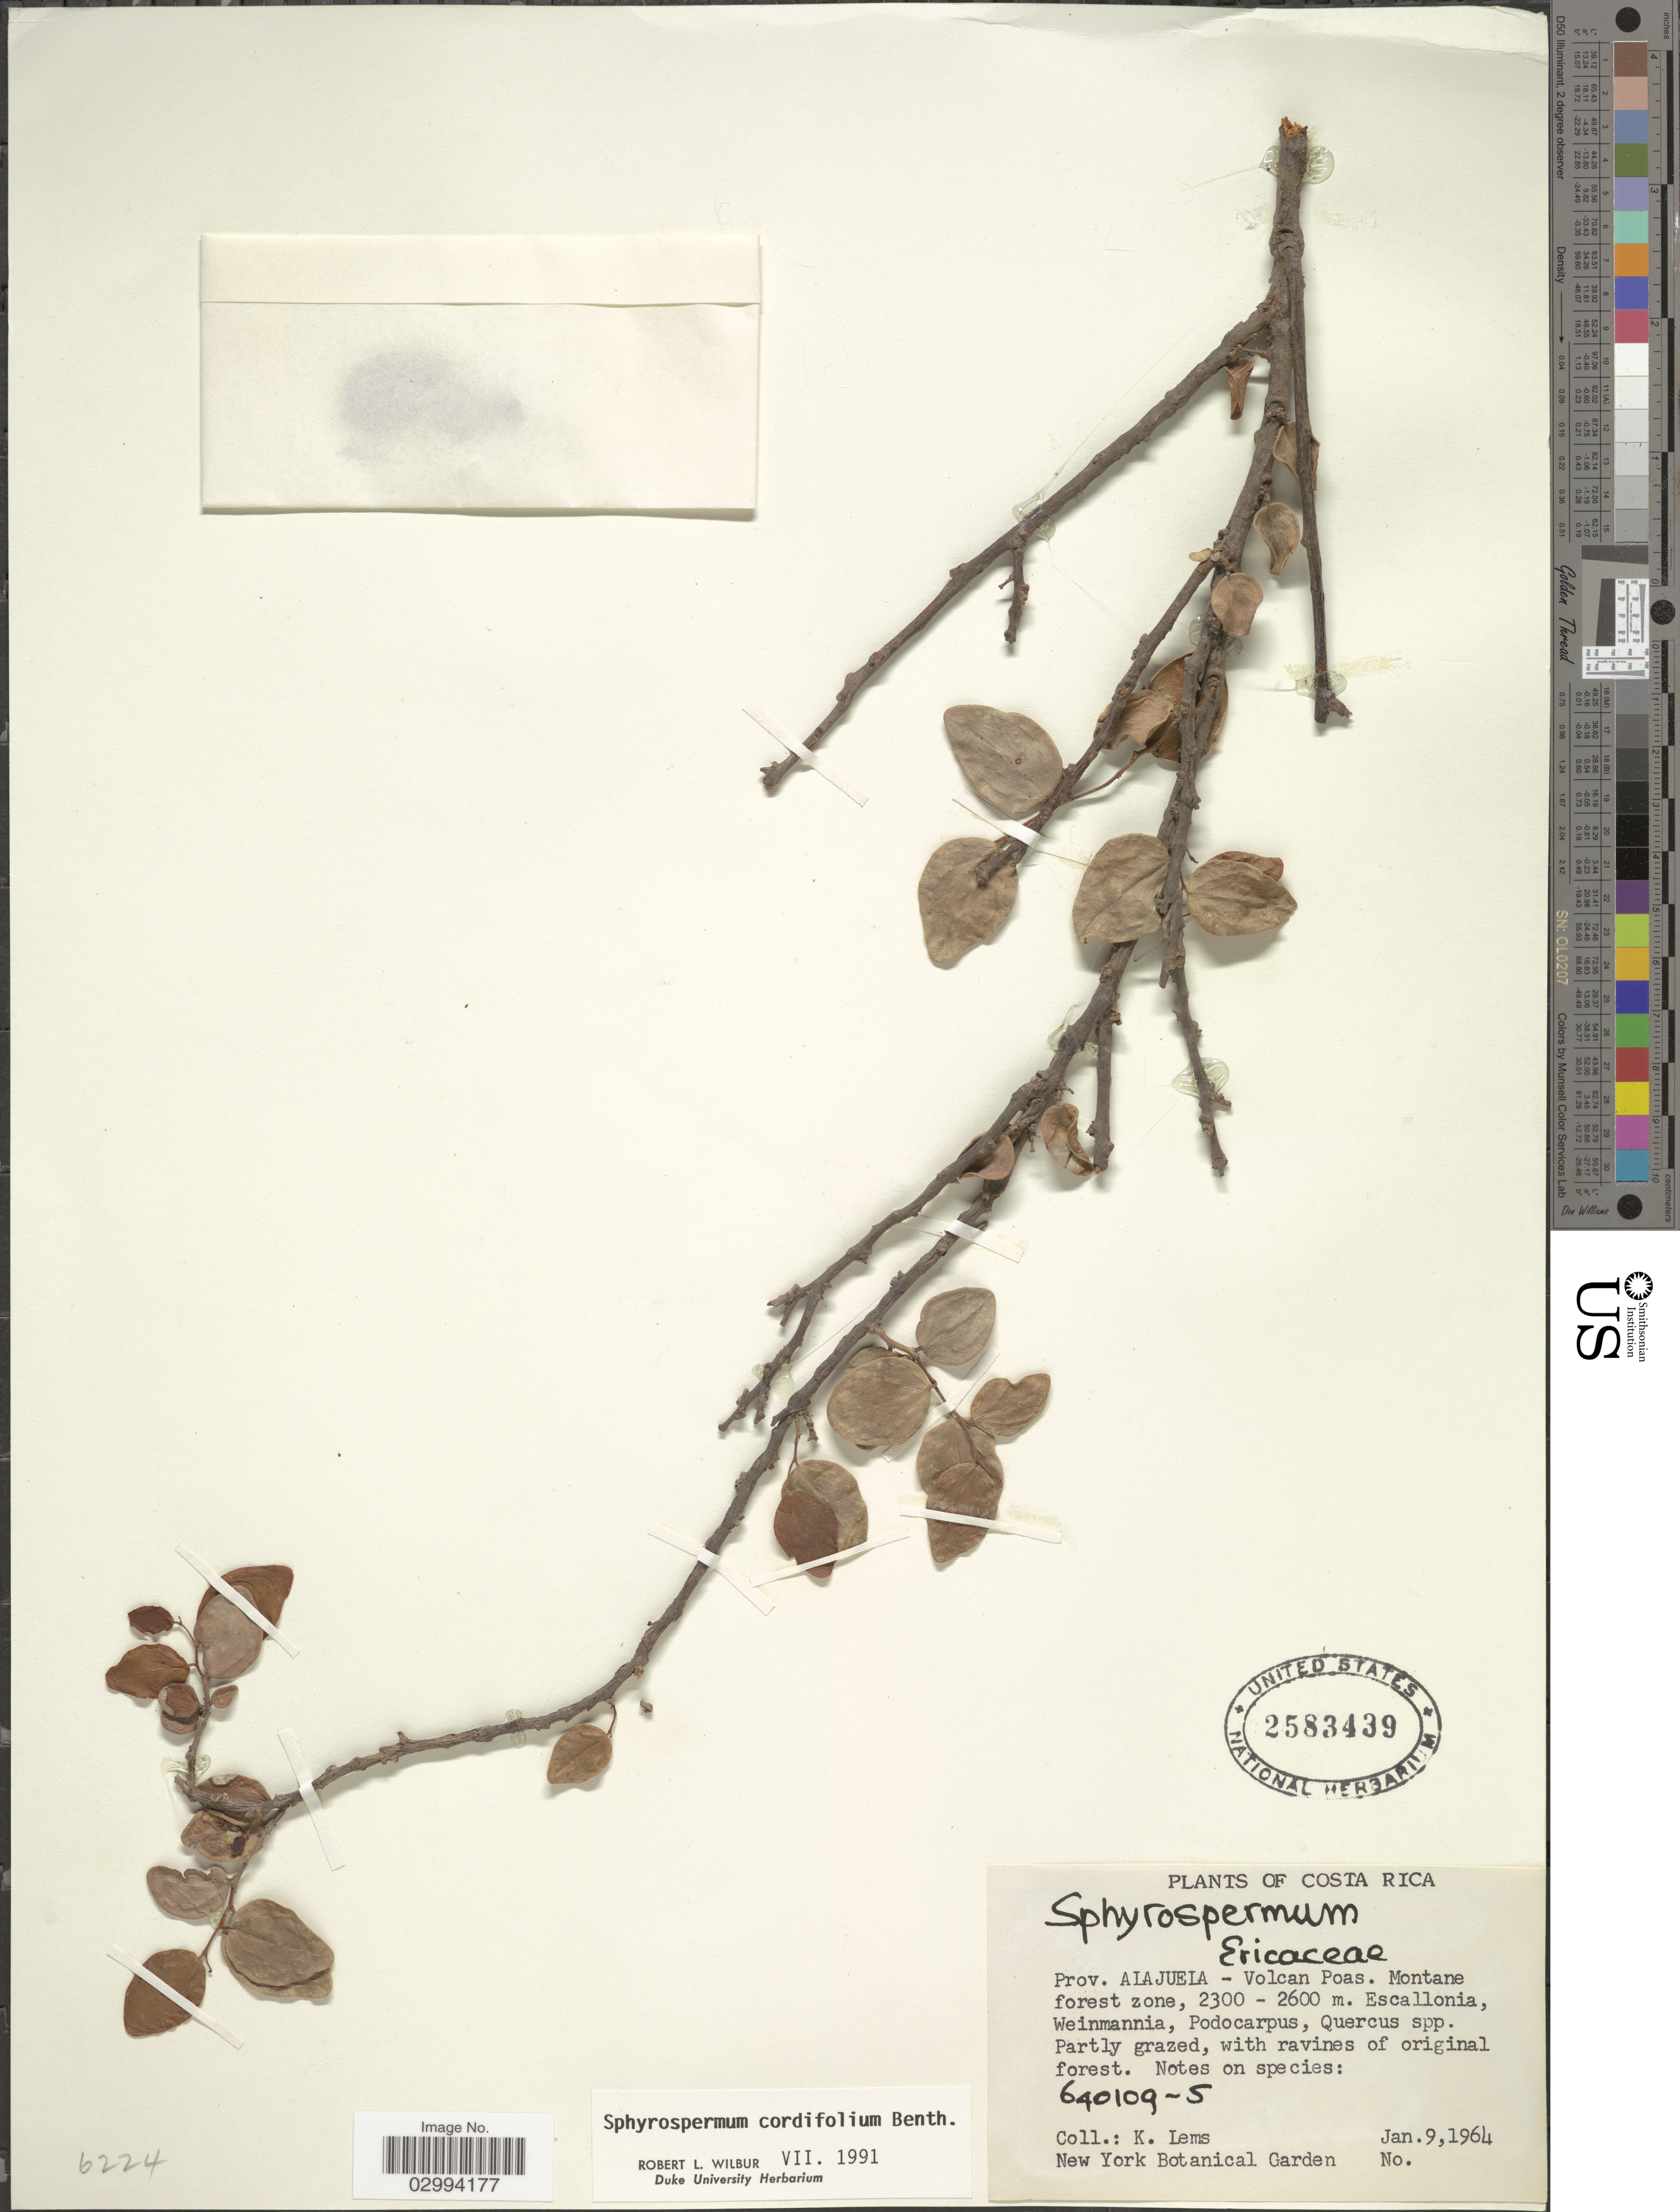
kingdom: Plantae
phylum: Tracheophyta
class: Magnoliopsida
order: Ericales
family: Ericaceae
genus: Sphyrospermum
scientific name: Sphyrospermum cordifolium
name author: Benth.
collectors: K. Lems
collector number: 640109-5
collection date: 1964-01-09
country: Costa Rica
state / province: Alajuela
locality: Volcan Poas. Montane forest zone.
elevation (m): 2300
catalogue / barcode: US 2583439